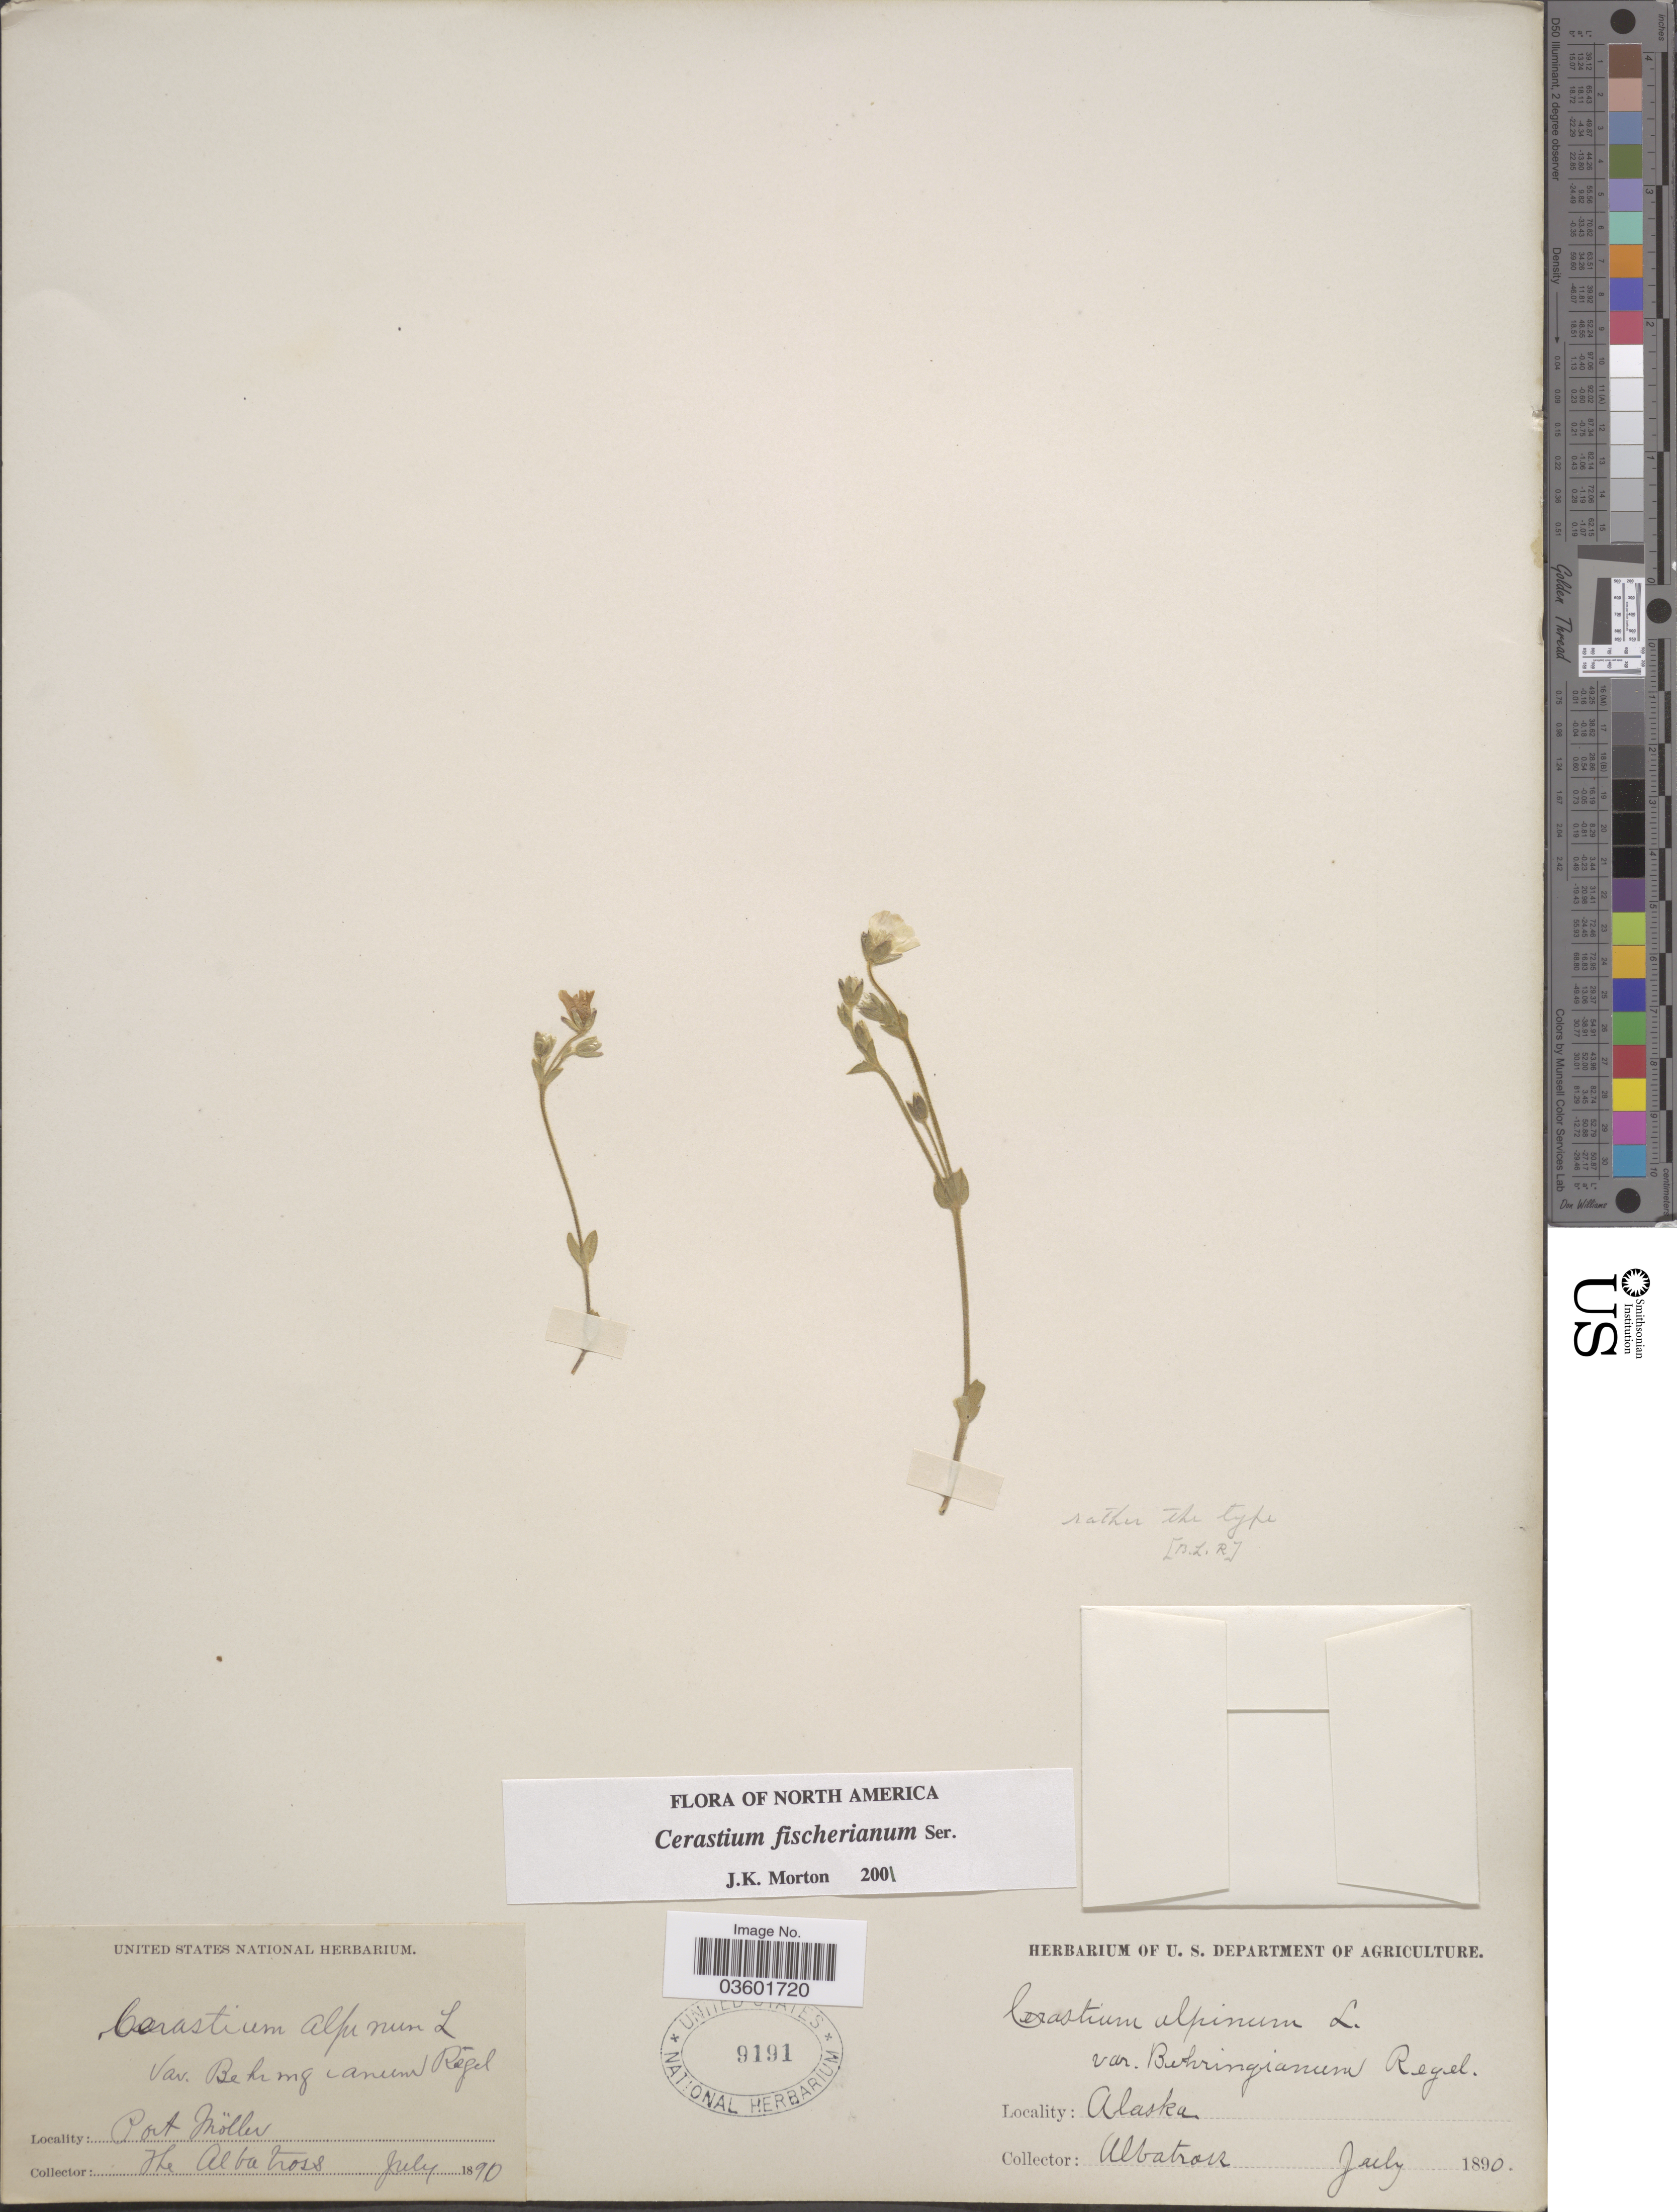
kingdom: Plantae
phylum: Tracheophyta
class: Magnoliopsida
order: Caryophyllales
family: Caryophyllaceae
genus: Cerastium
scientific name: Cerastium fischerianum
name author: Ser.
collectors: "The Albatross"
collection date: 1890-07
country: United States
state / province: Alaska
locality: Port Möller.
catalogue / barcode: US 9191